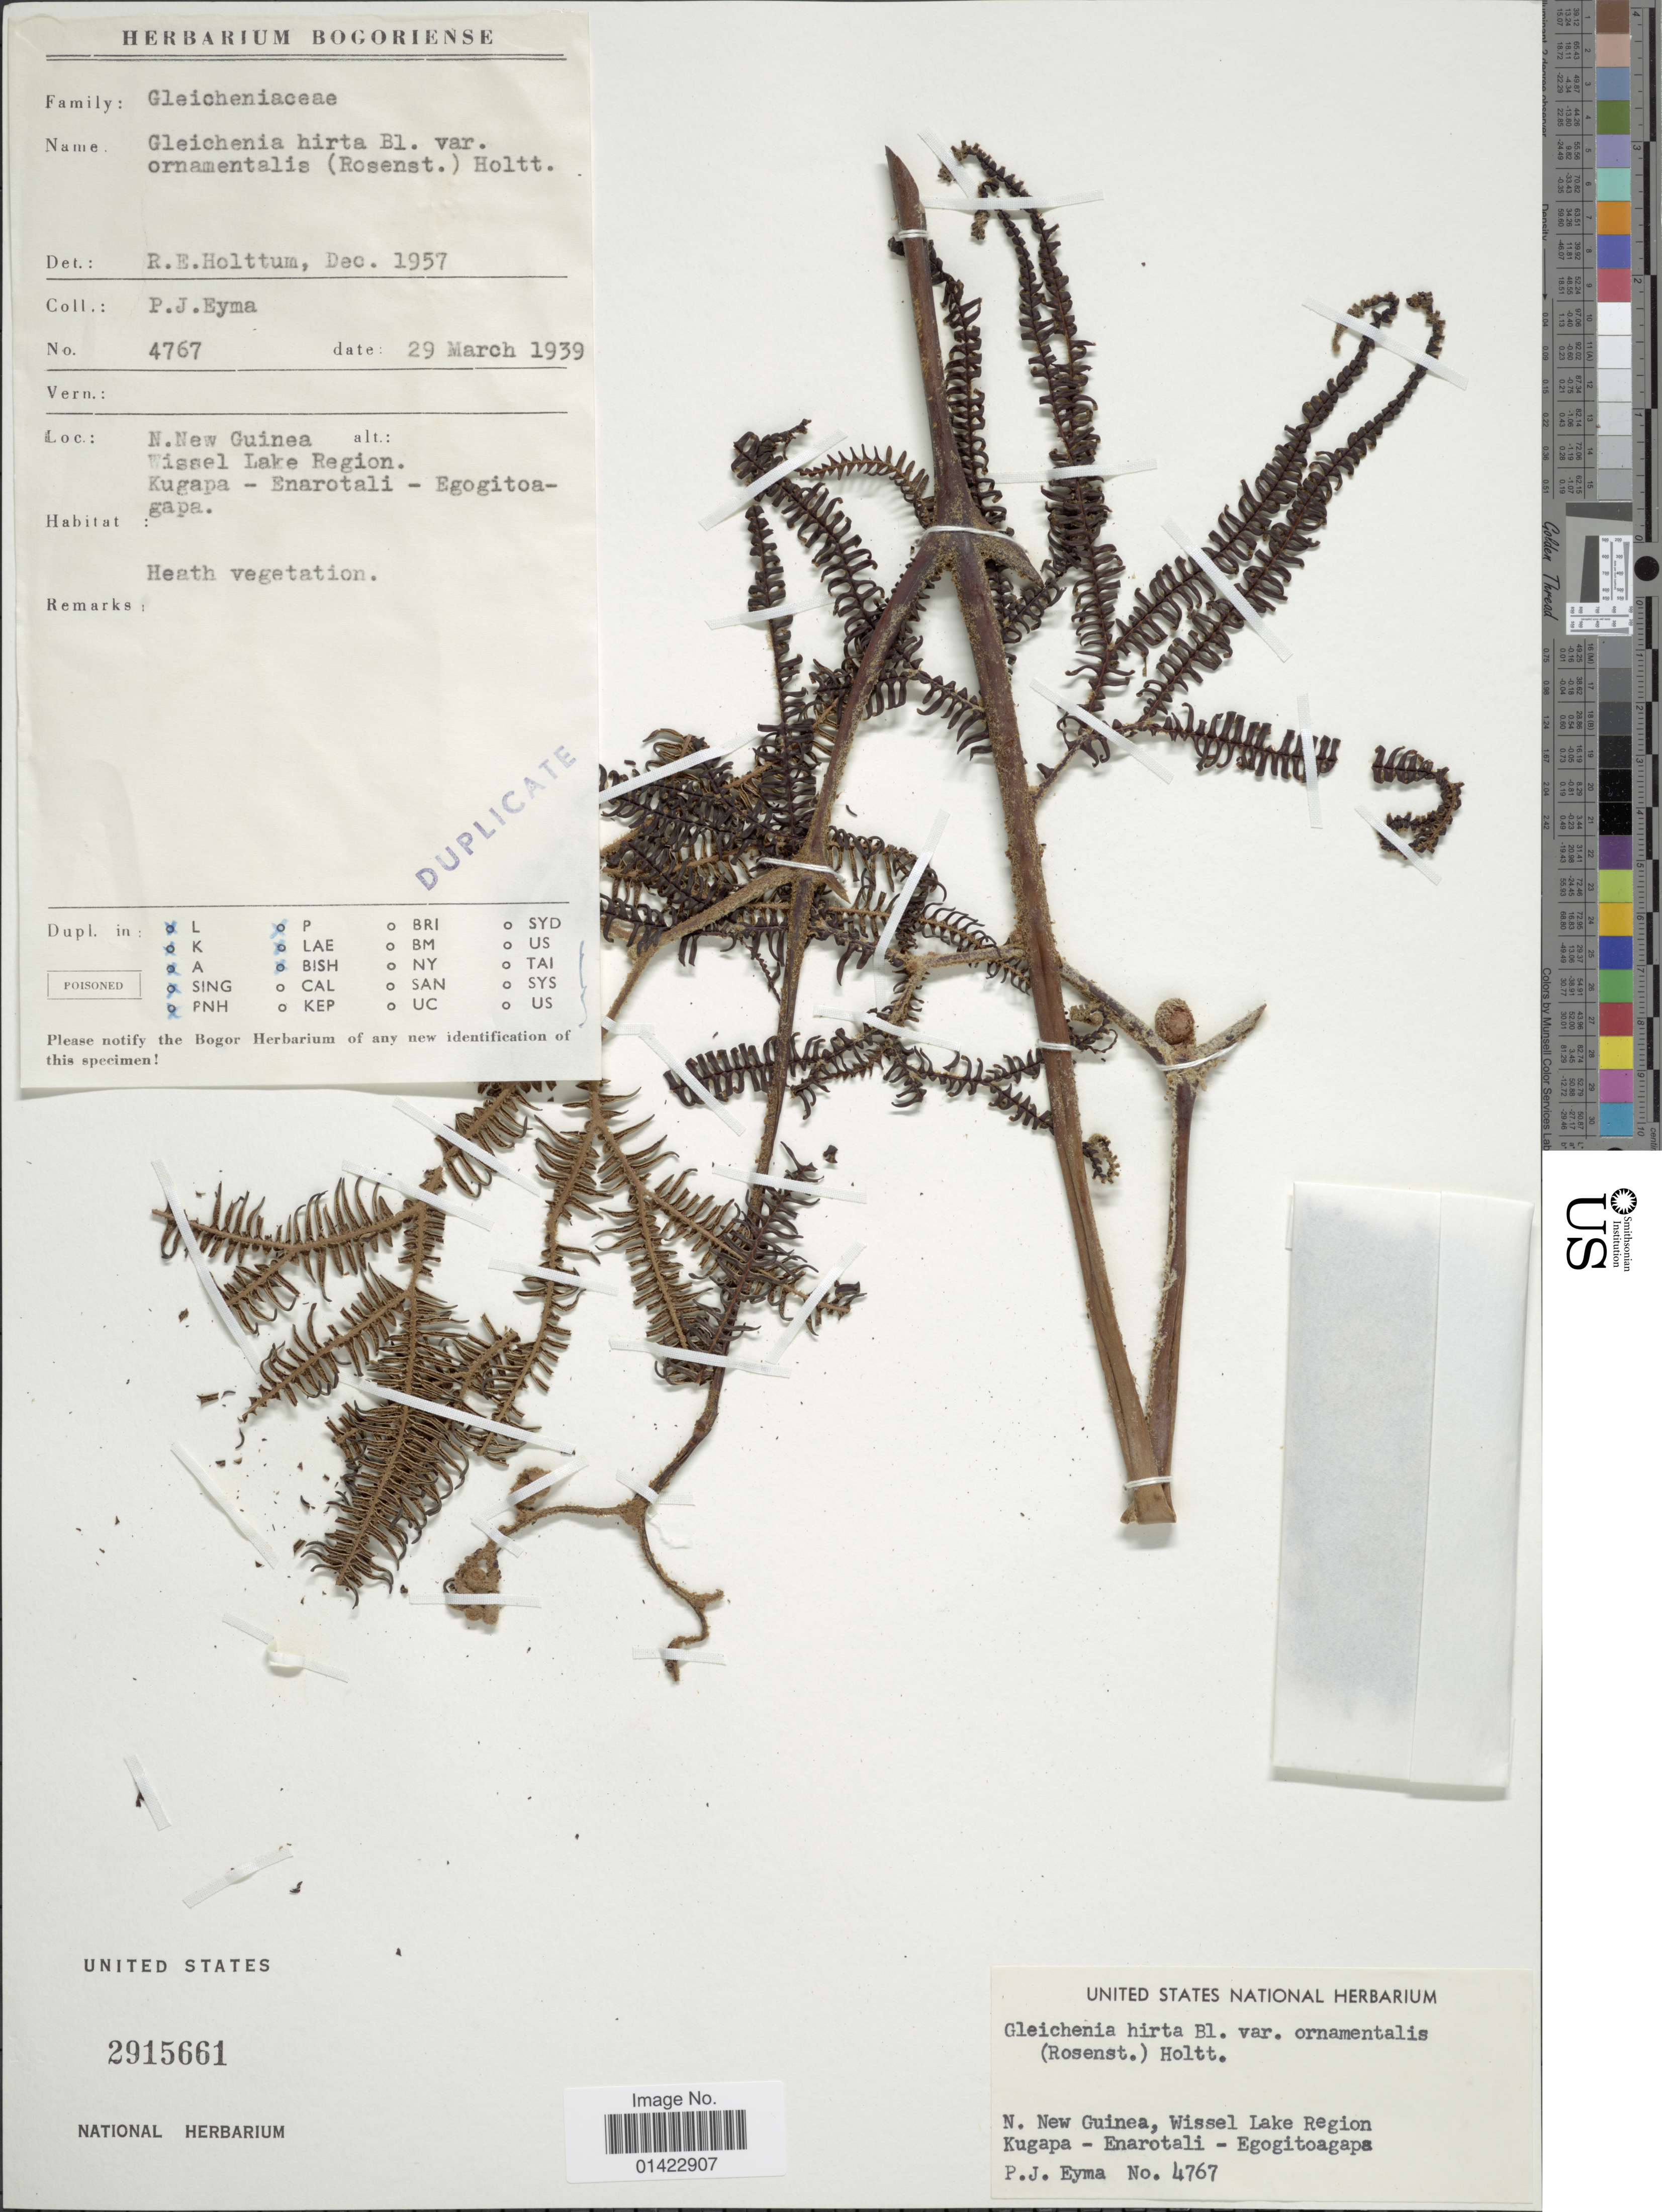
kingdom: Plantae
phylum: Tracheophyta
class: Polypodiopsida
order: Gleicheniales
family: Gleicheniaceae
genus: Sticherus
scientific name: Sticherus hirtus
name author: (Blume) Ching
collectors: P. J. Eyma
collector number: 4767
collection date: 1939-03-29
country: Papua New Guinea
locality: N. New Guinea. Wissel Lake Region. Kugapa-Enarotali-Egogitoagapa.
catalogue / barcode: US 2915661